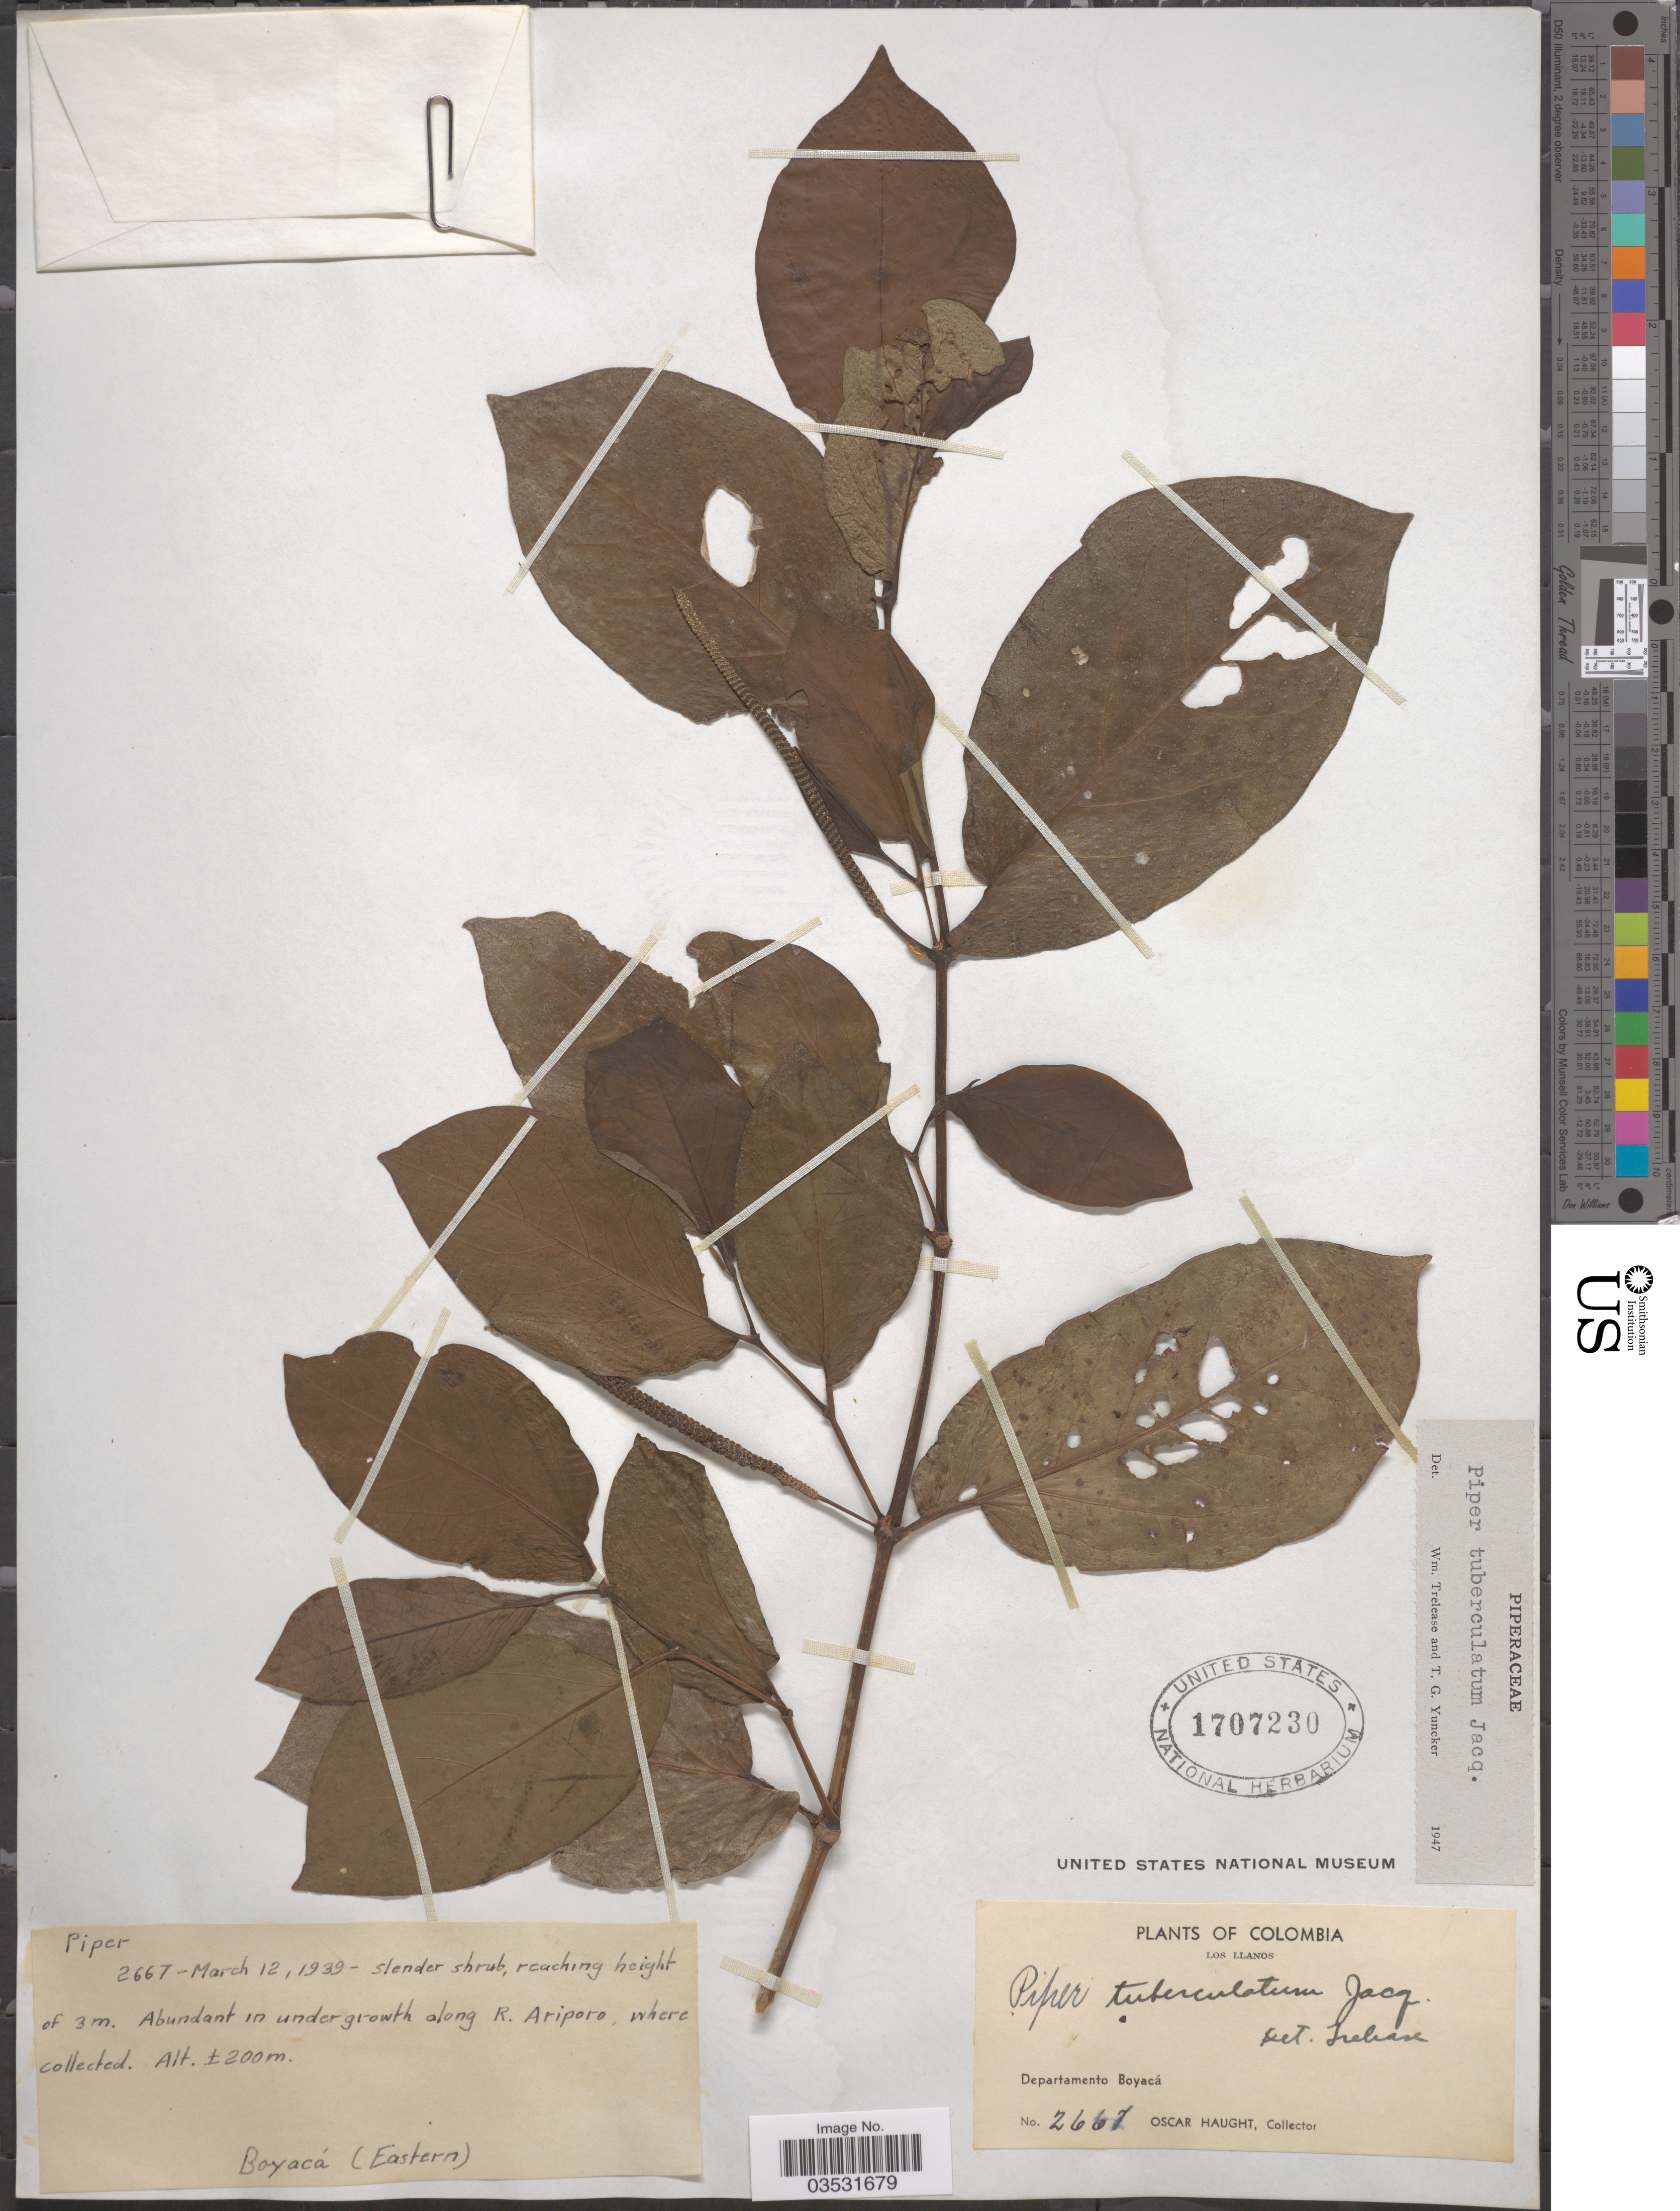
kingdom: Plantae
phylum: Tracheophyta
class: Magnoliopsida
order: Piperales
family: Piperaceae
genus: Piper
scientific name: Piper tuberculatum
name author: Jacq.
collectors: O. L. Haught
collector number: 2667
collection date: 1939-03-12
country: Colombia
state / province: Boyacá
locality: Los Llanos. Departamento Boyacá (Eastern). Along R. Ariporo.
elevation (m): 200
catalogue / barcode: US 1707230